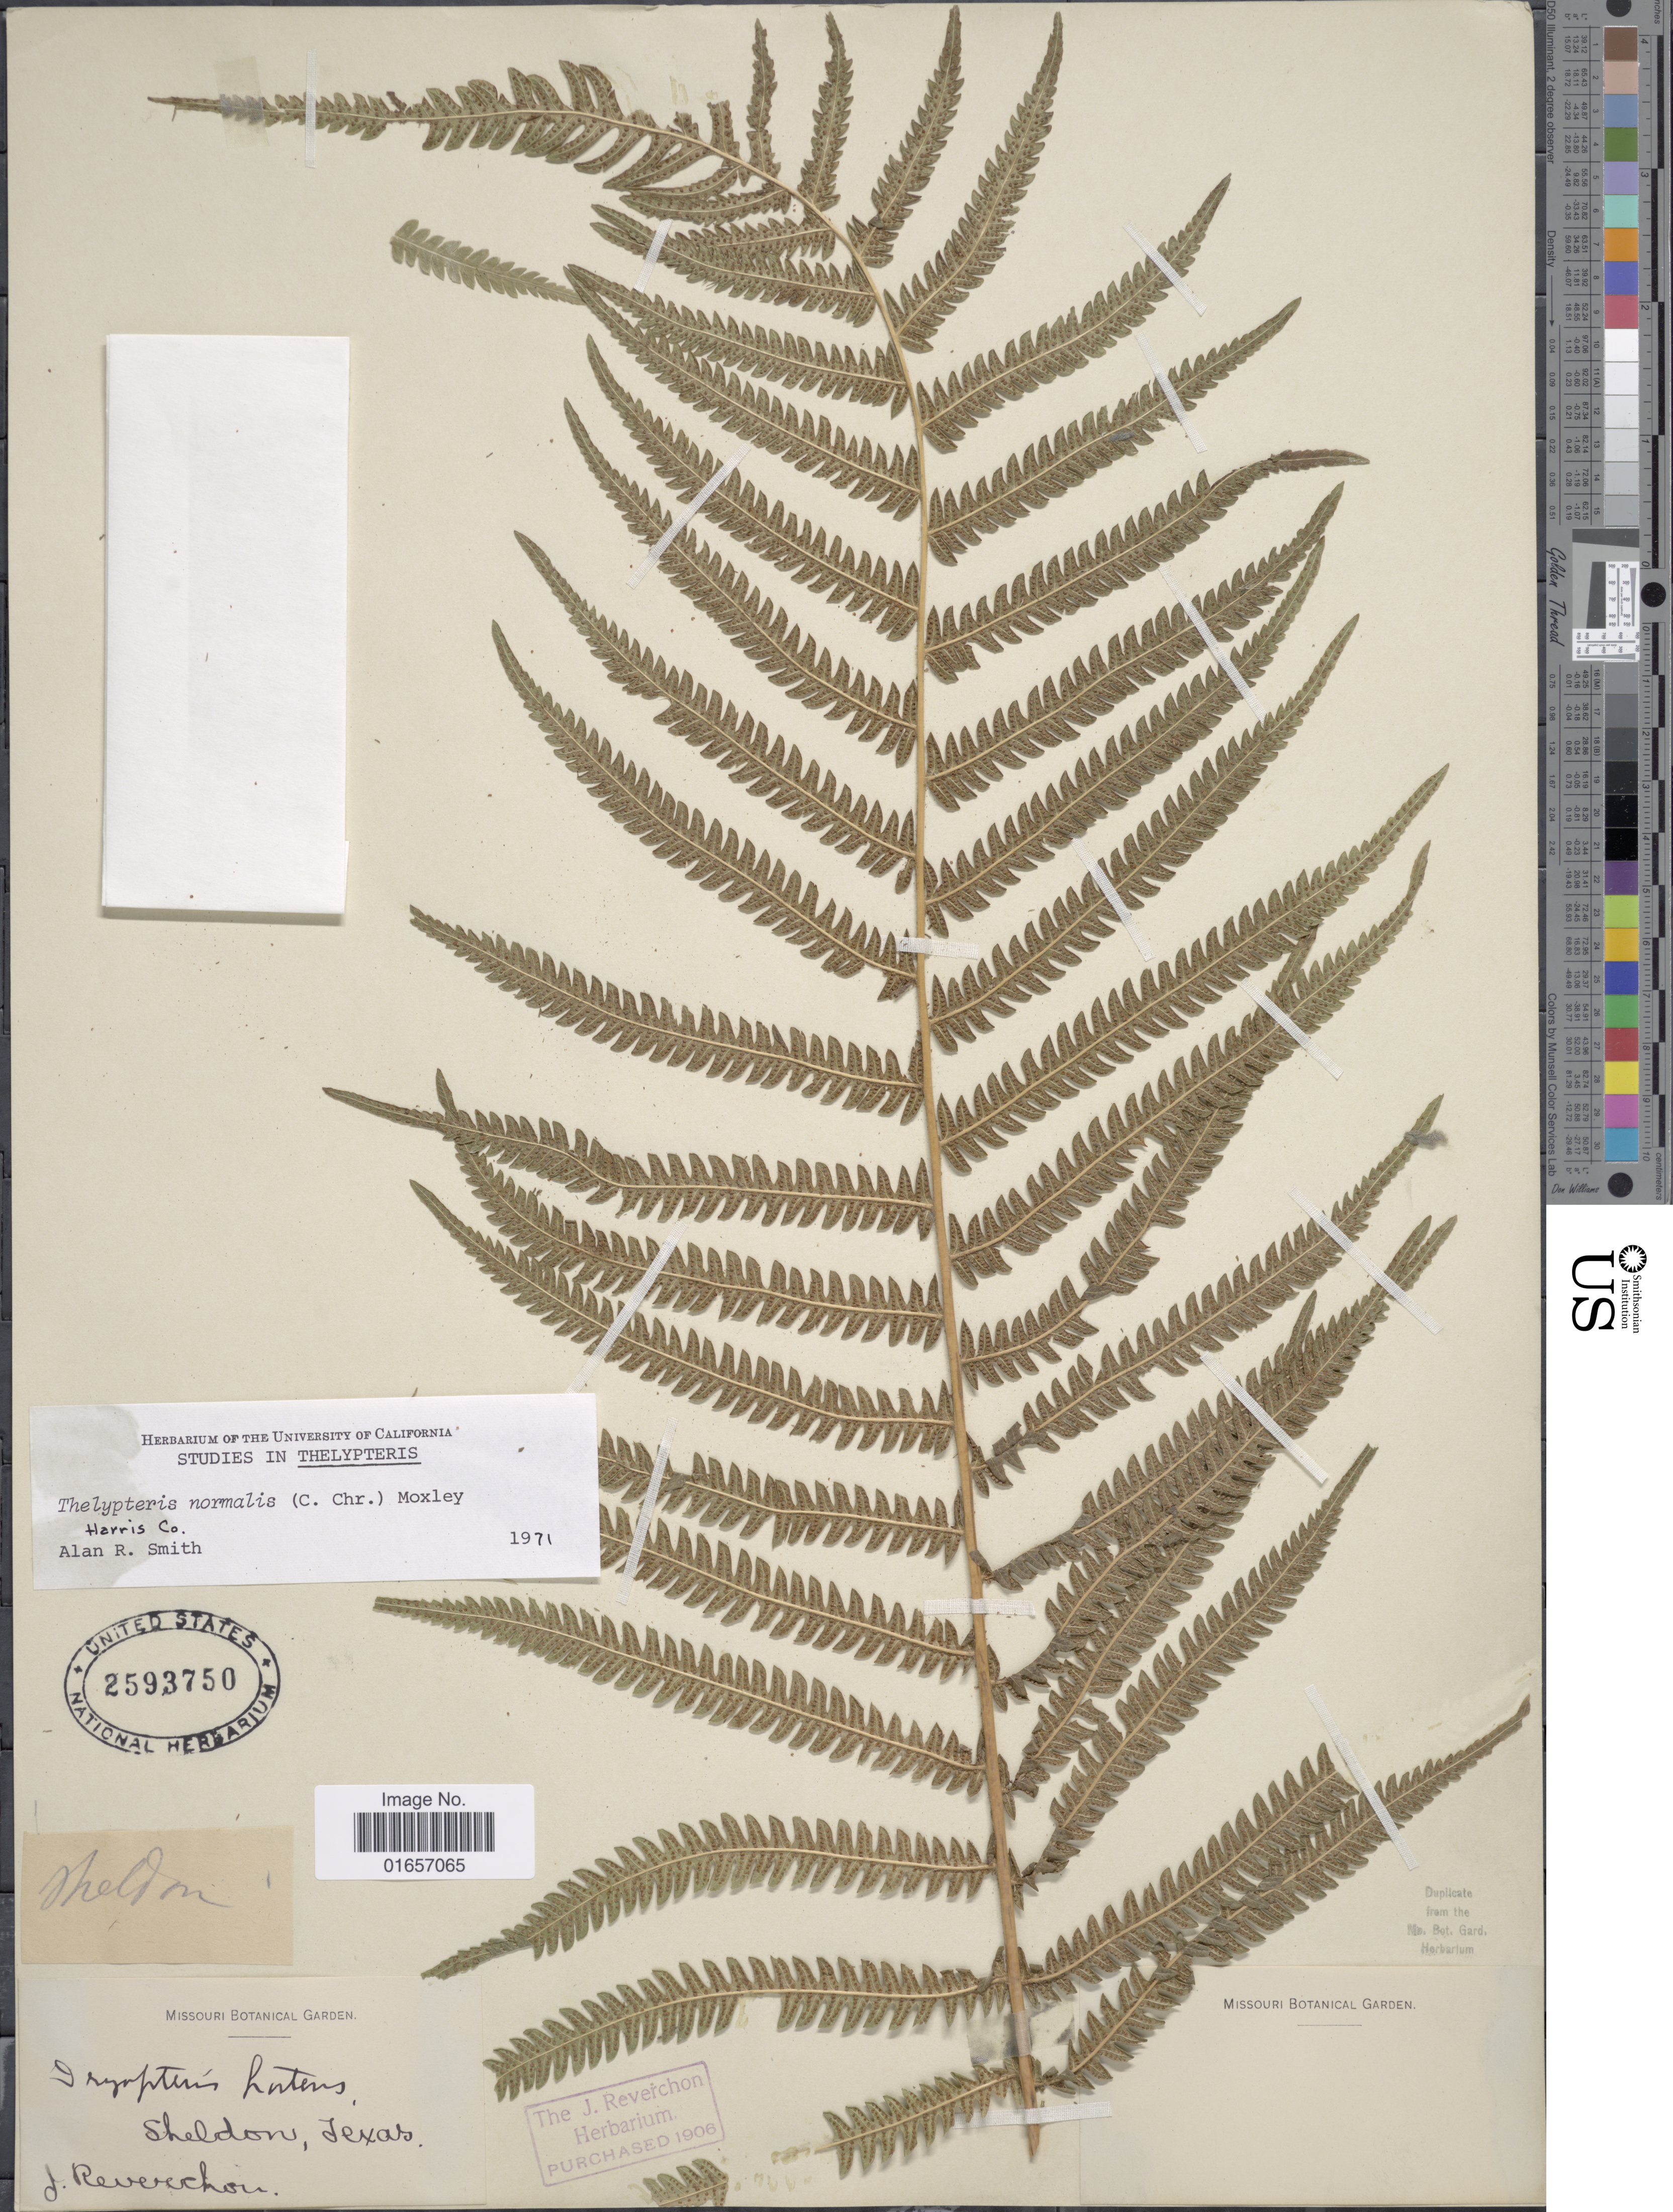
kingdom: Plantae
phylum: Tracheophyta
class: Polypodiopsida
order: Polypodiales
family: Thelypteridaceae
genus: Christella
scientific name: Christella kunthii comb. ined.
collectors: J. Reverchon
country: United States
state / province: Texas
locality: Sheldon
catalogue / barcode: US 2593750